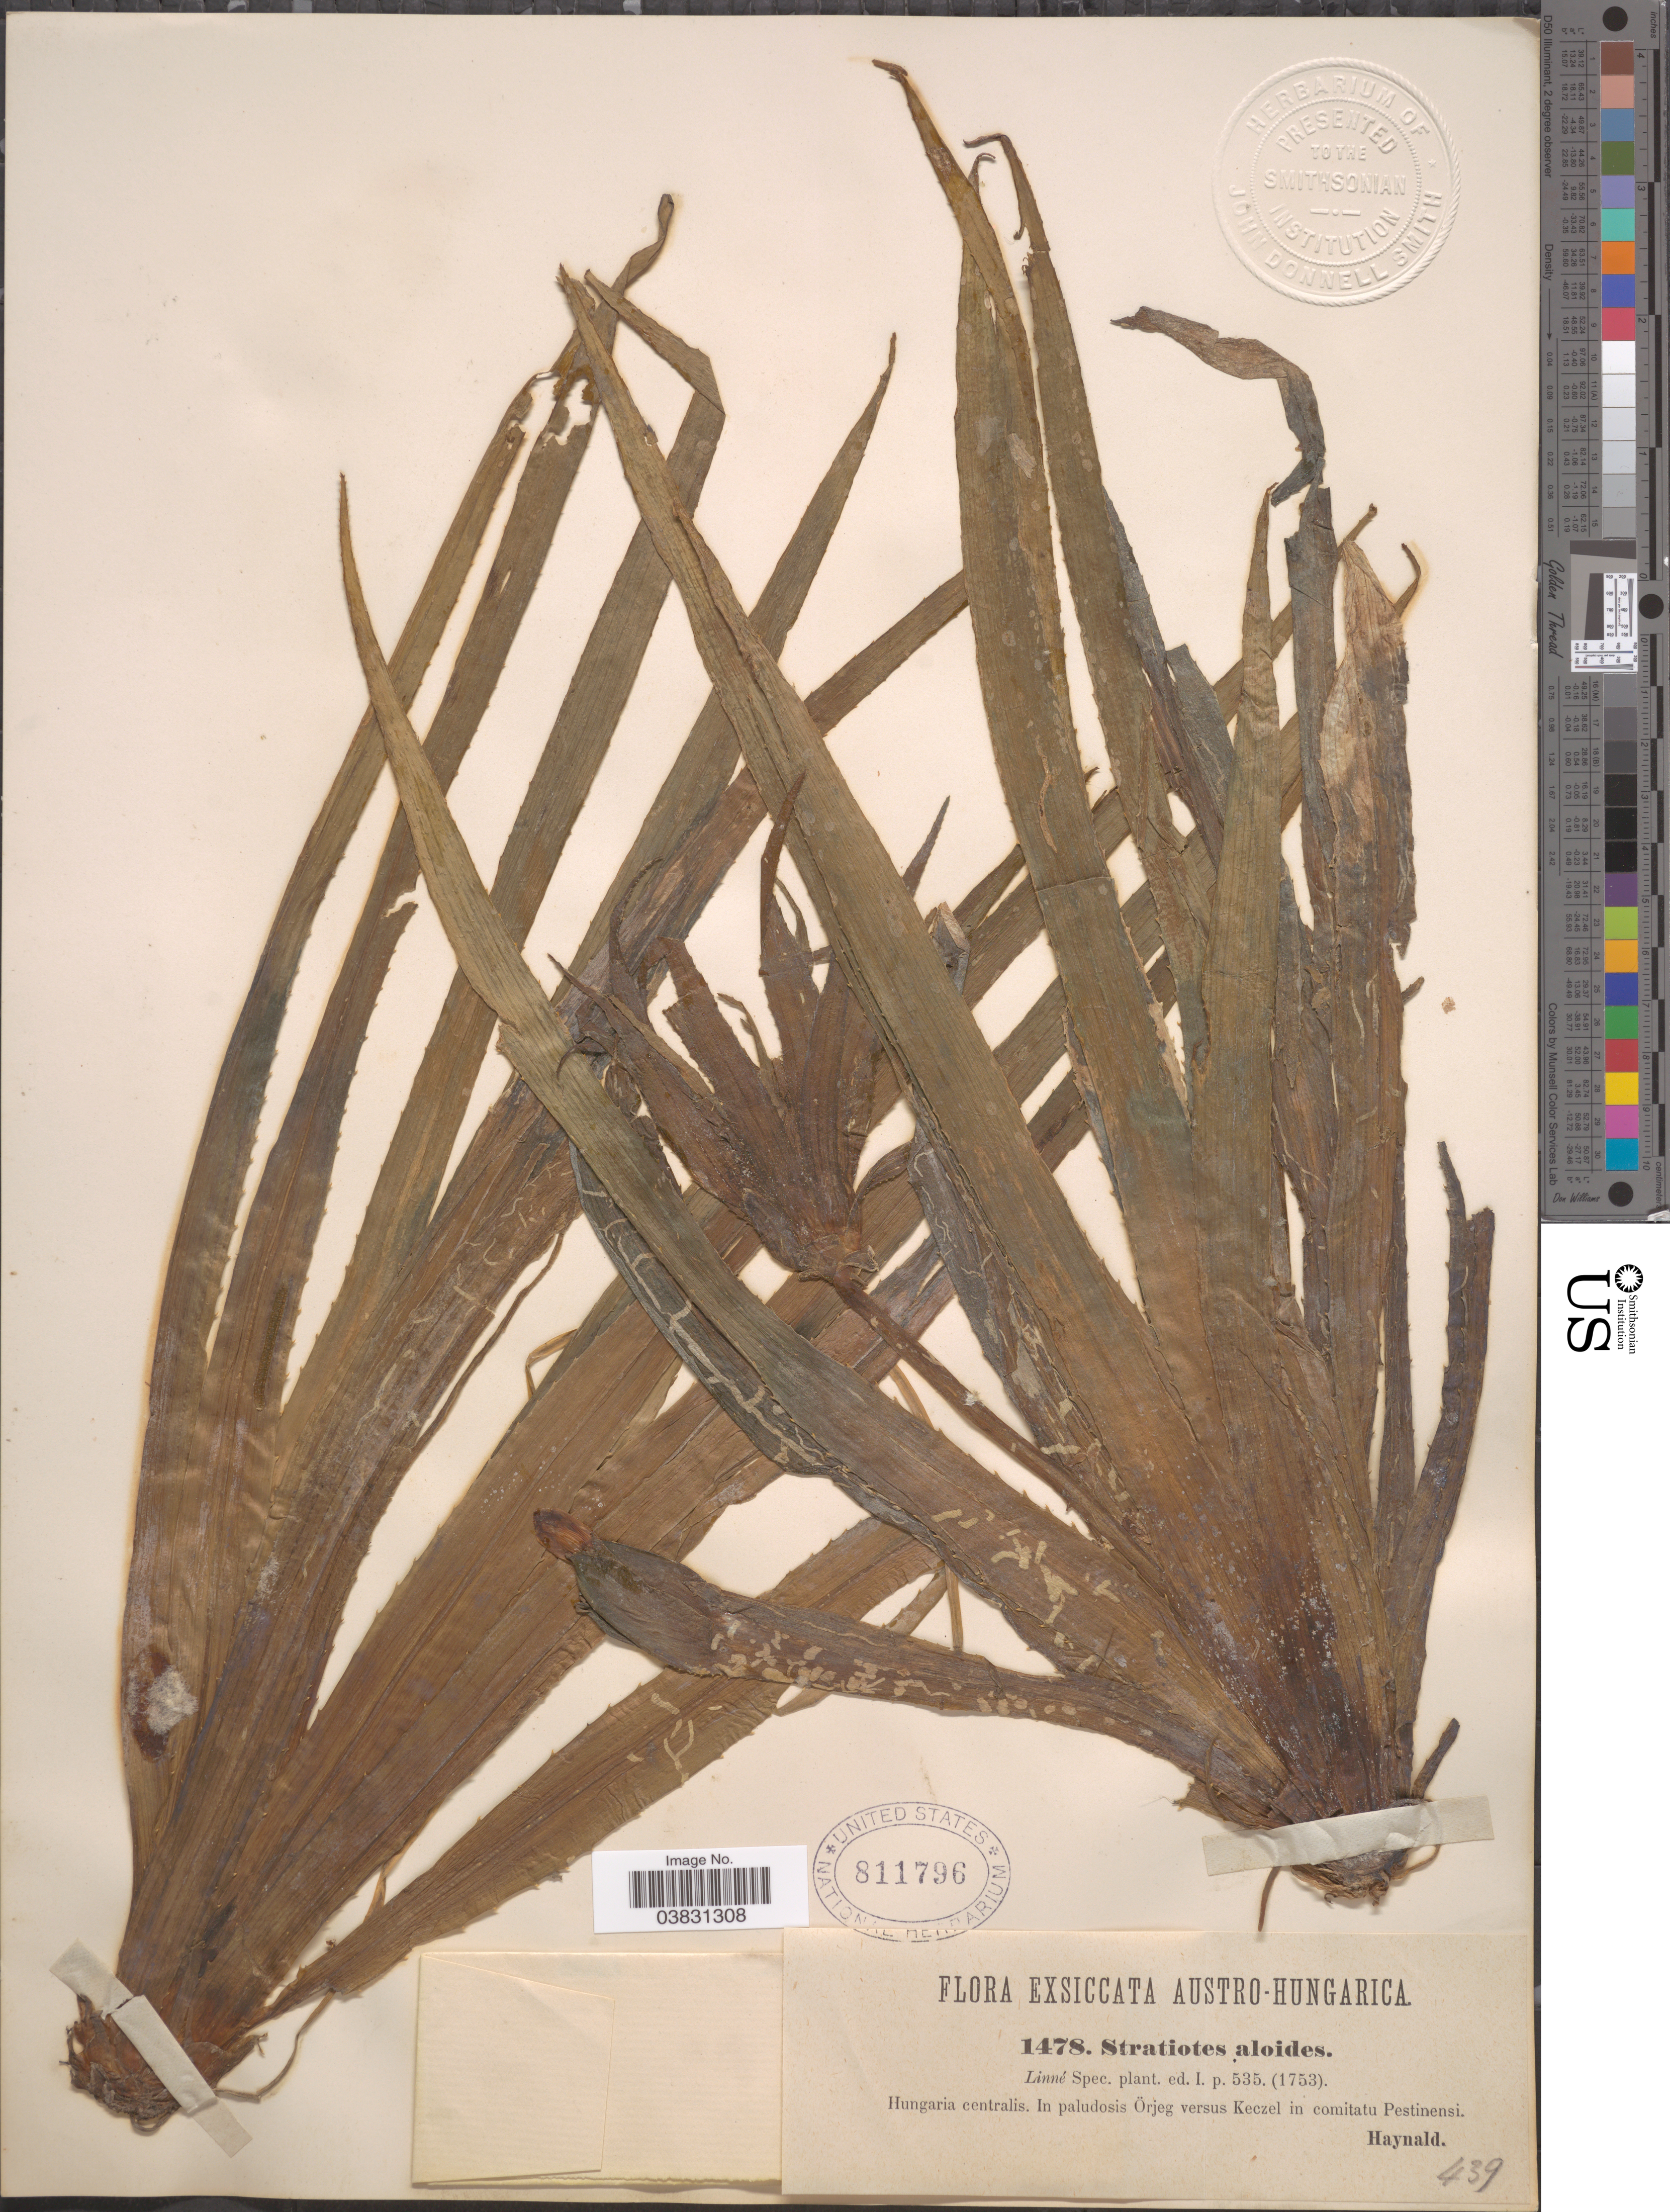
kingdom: Plantae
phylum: Tracheophyta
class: Liliopsida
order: Alismatales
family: Hydrocharitaceae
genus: Stratiotes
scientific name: Stratiotes aloides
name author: L.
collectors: -. Haynald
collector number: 1478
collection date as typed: Transcribed d/m/y: //1753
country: Hungary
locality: Austro-Hungarica. Hungaria centralis. In paludosis Örjeg versus Keczel in comitatu Pestinensi.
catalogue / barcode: US 811796